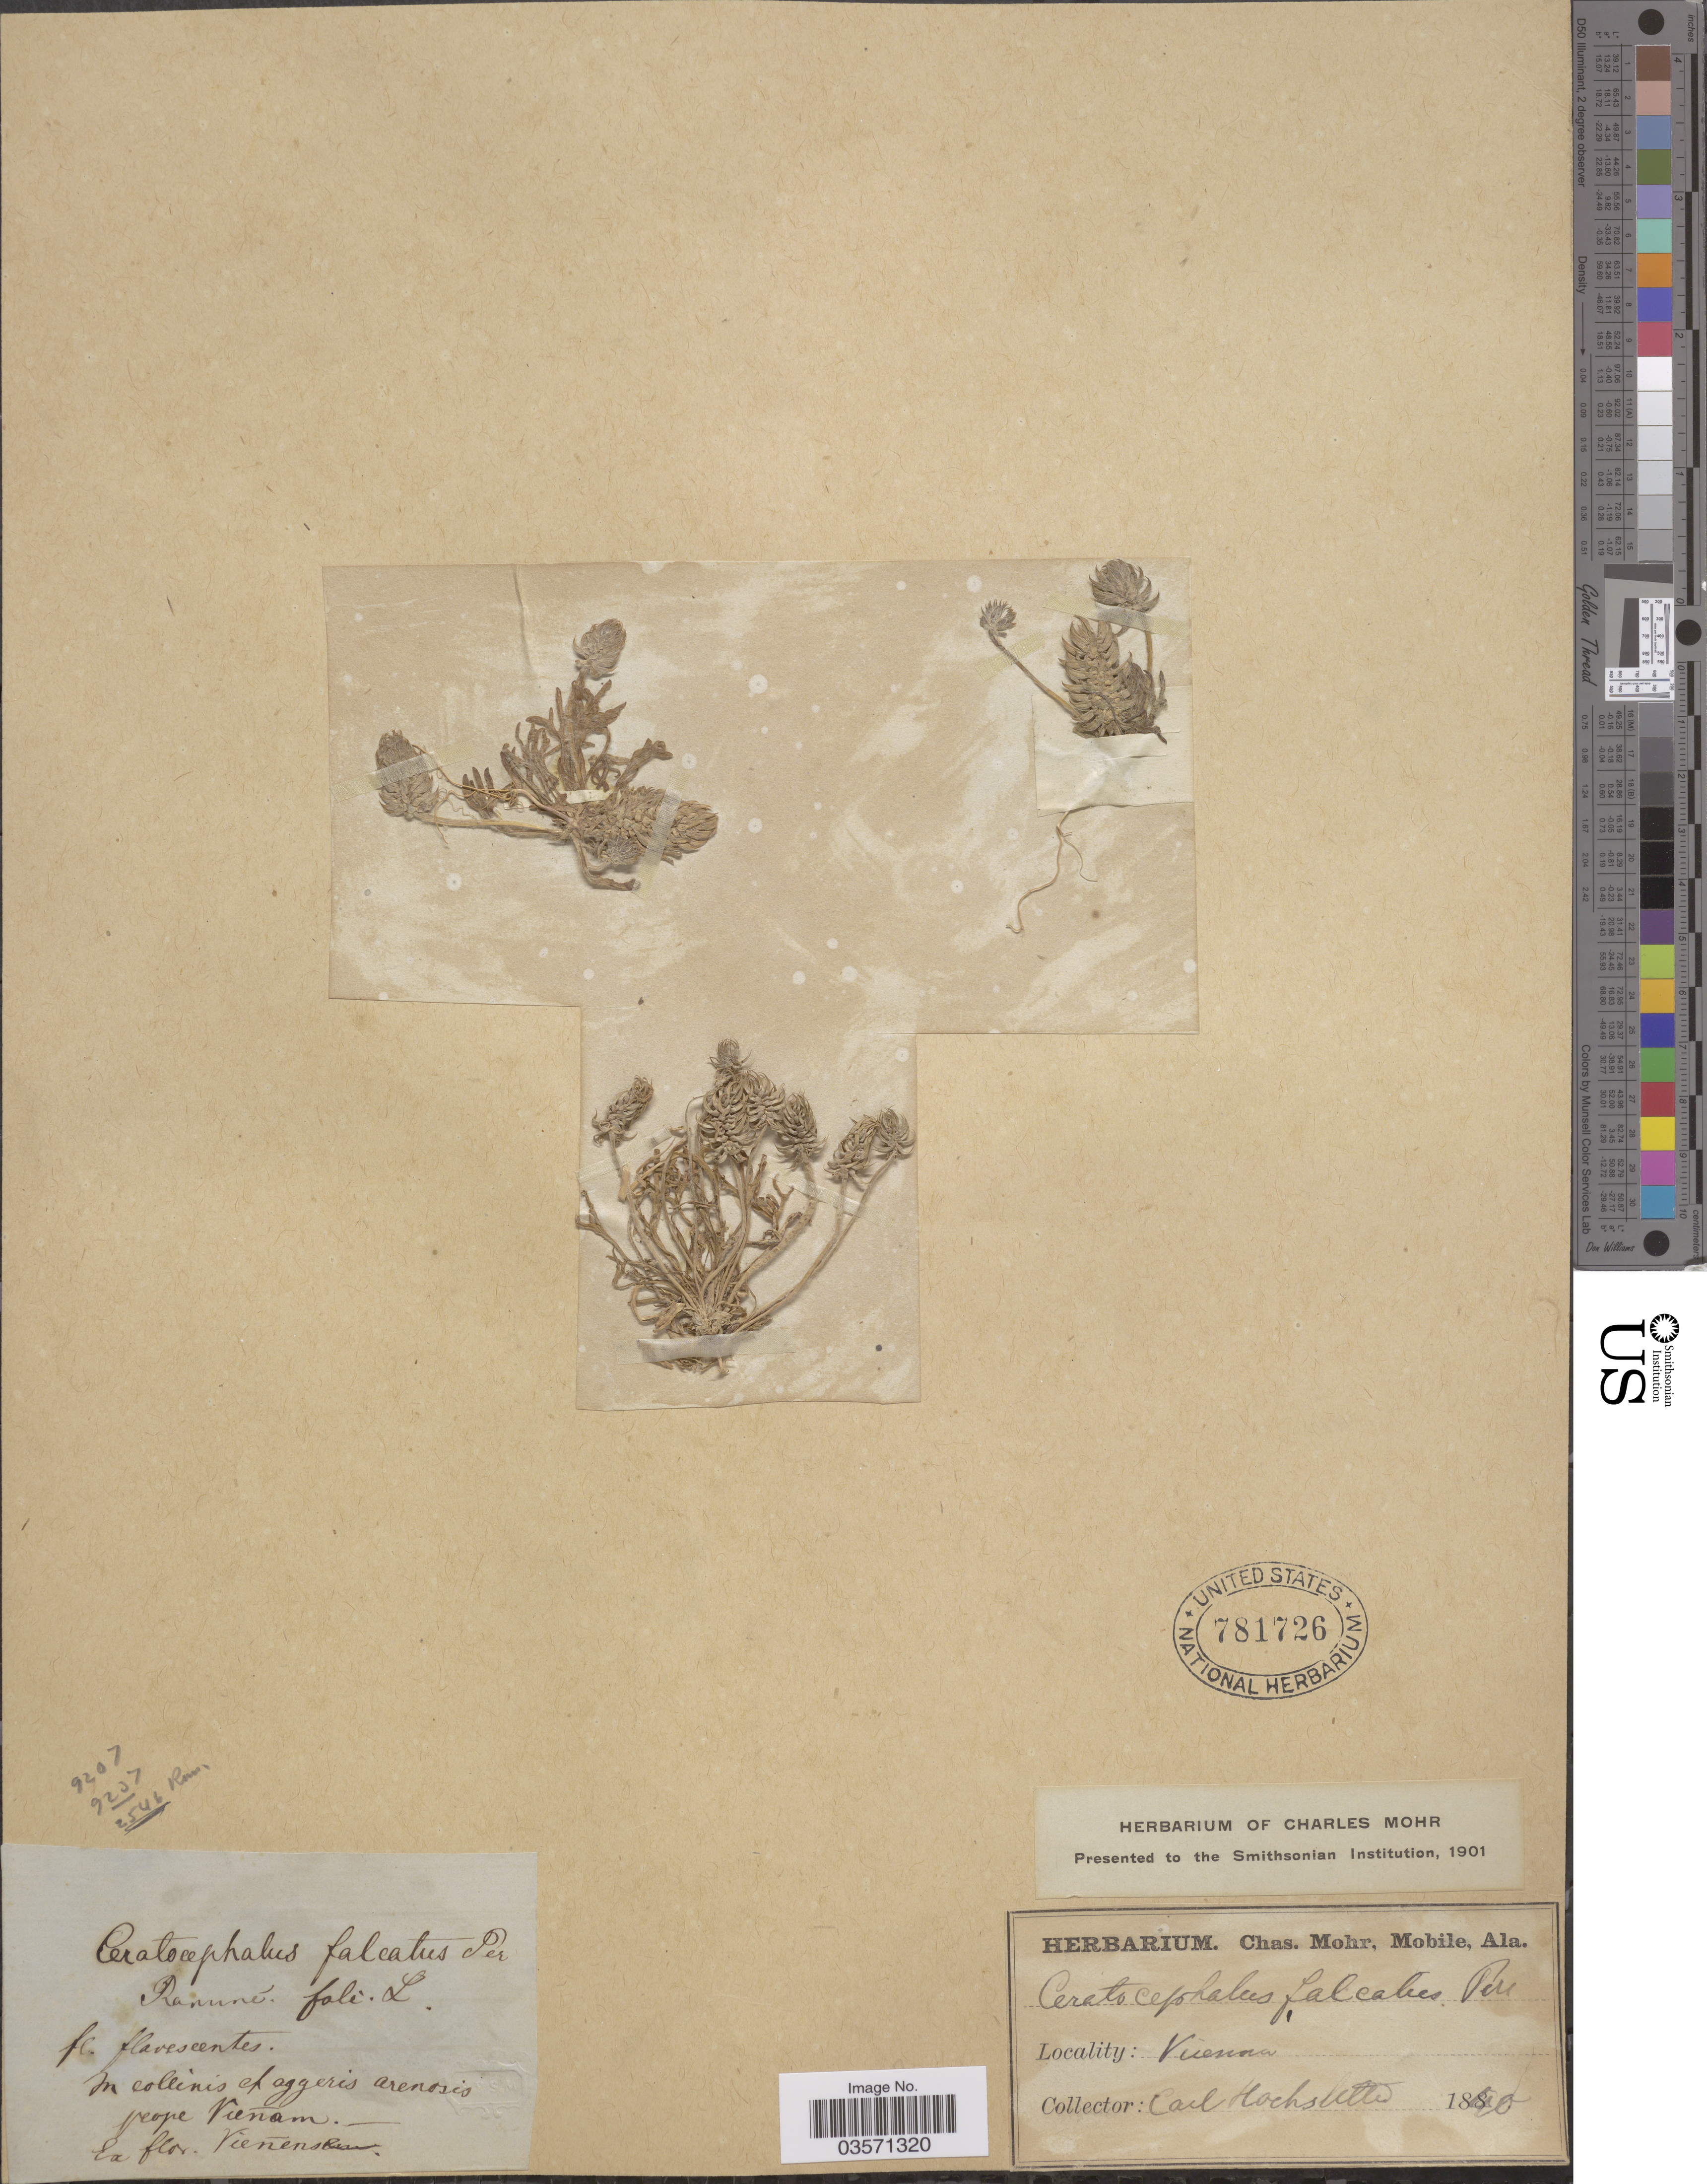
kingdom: Plantae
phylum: Tracheophyta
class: Magnoliopsida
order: Ranunculales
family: Ranunculaceae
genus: Ranunculus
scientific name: Ranunculus falcatus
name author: L.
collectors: C. Hochstetter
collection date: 1840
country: Austria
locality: In collinis et aggeris arenosis prope Vienam.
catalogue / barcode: US 781726